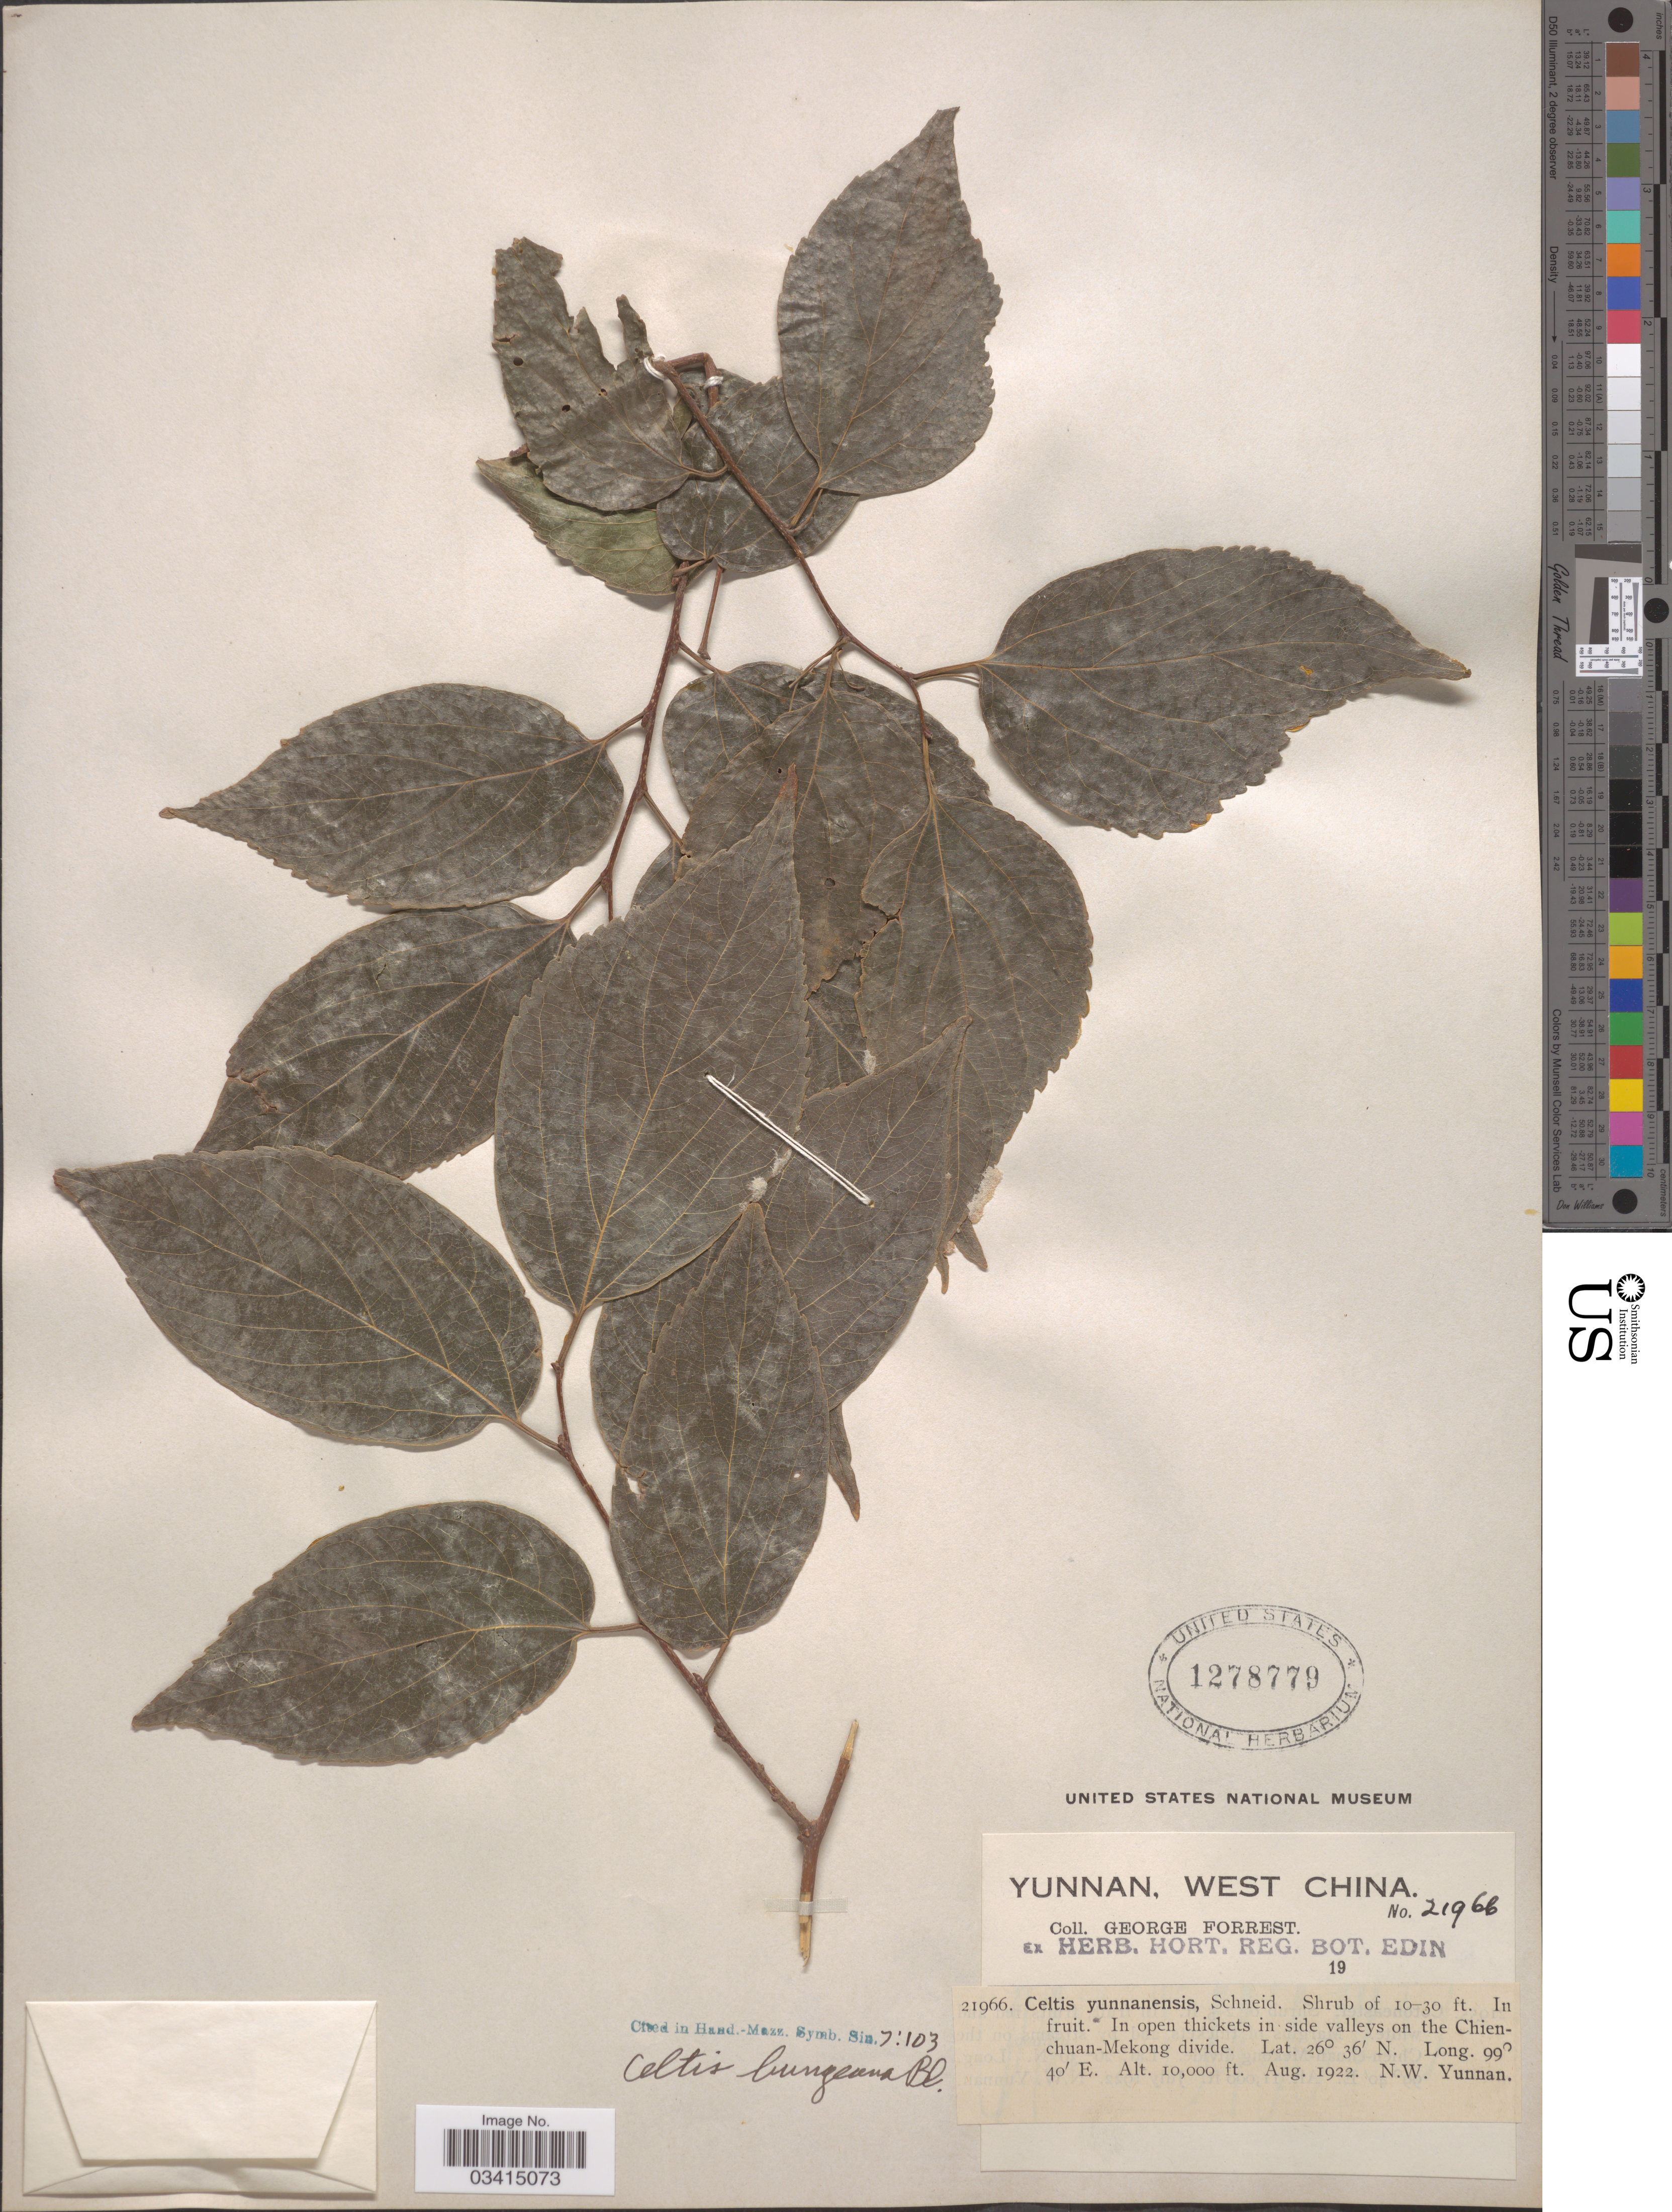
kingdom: Plantae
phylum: Tracheophyta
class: Magnoliopsida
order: Rosales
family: Cannabaceae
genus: Celtis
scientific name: Celtis bungeana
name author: Blume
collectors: G. Forrest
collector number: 21966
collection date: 1922-08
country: China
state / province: Yunnan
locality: In open thickets in side valleys on the Chien-chuan-Mekong divide.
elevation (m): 3048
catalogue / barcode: US 1278779